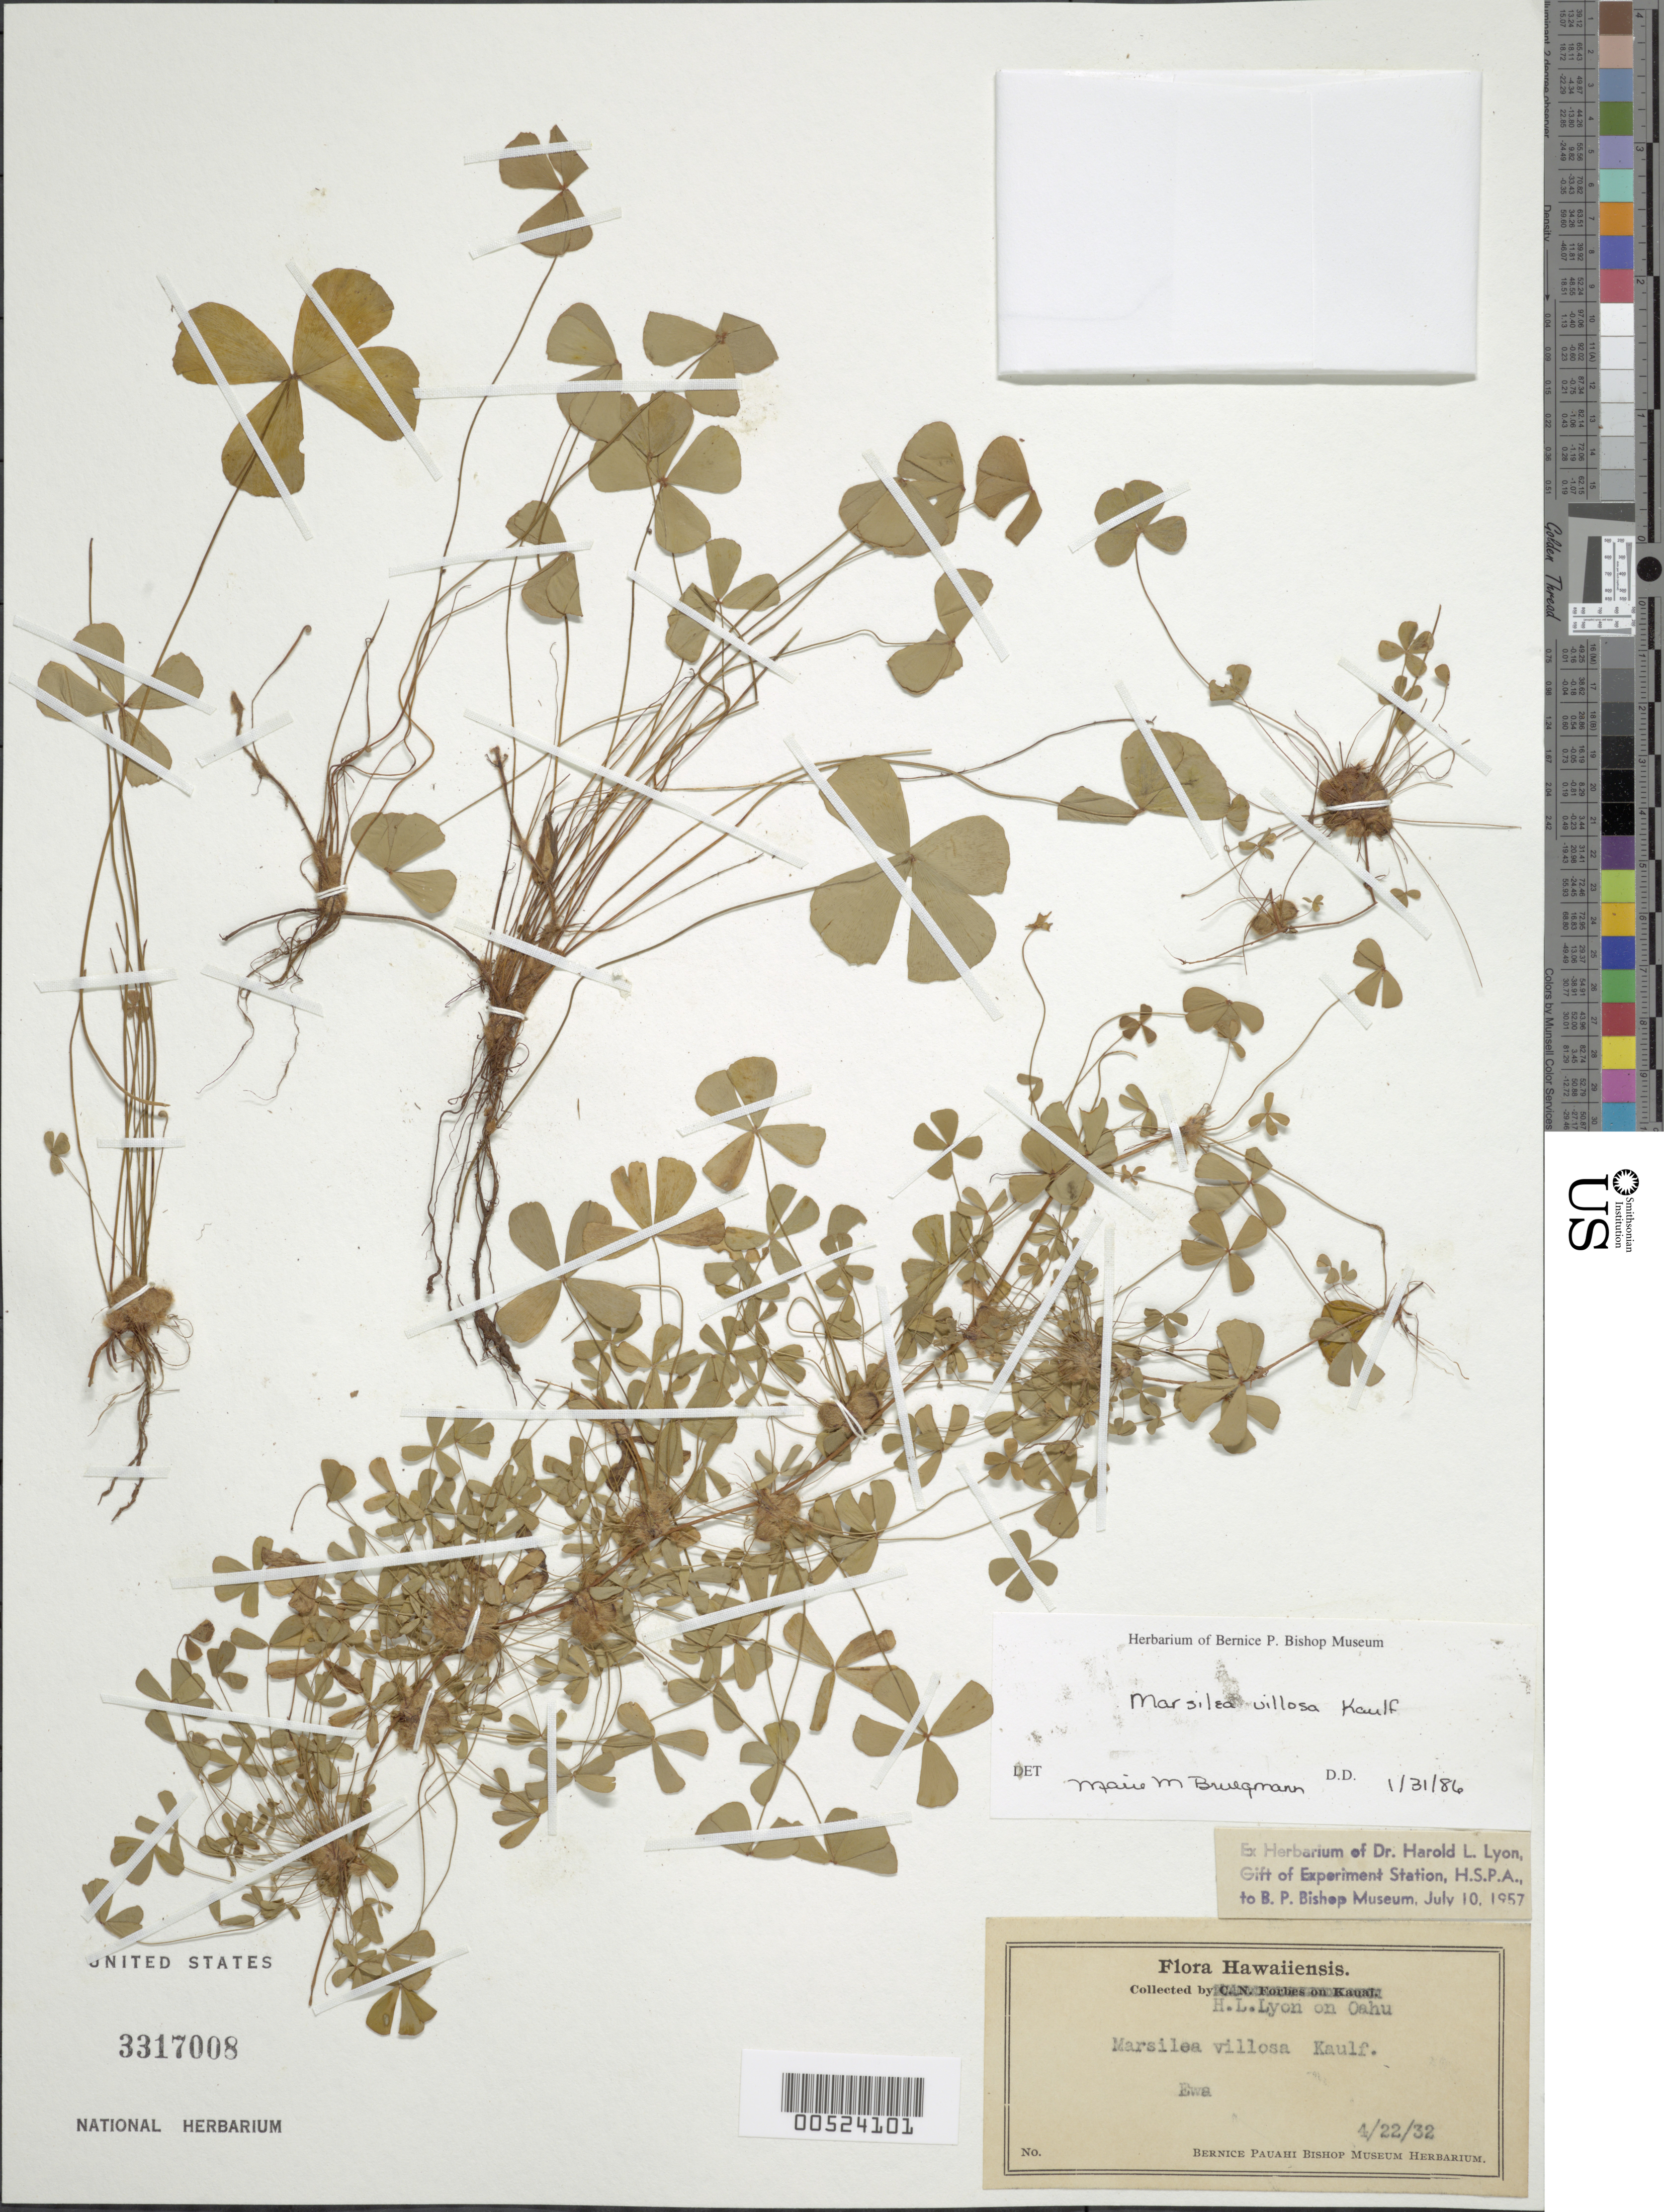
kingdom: Plantae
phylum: Tracheophyta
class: Polypodiopsida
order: Salviniales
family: Marsileaceae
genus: Marsilea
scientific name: Marsilea villosa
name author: Kaulf.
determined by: Bruegmann, M. M.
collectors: H. Lyon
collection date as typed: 22 Apr 1932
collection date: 1932-04-22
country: United States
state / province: Hawaii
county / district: Honolulu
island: Oahu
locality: Ewa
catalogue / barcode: US 3317008